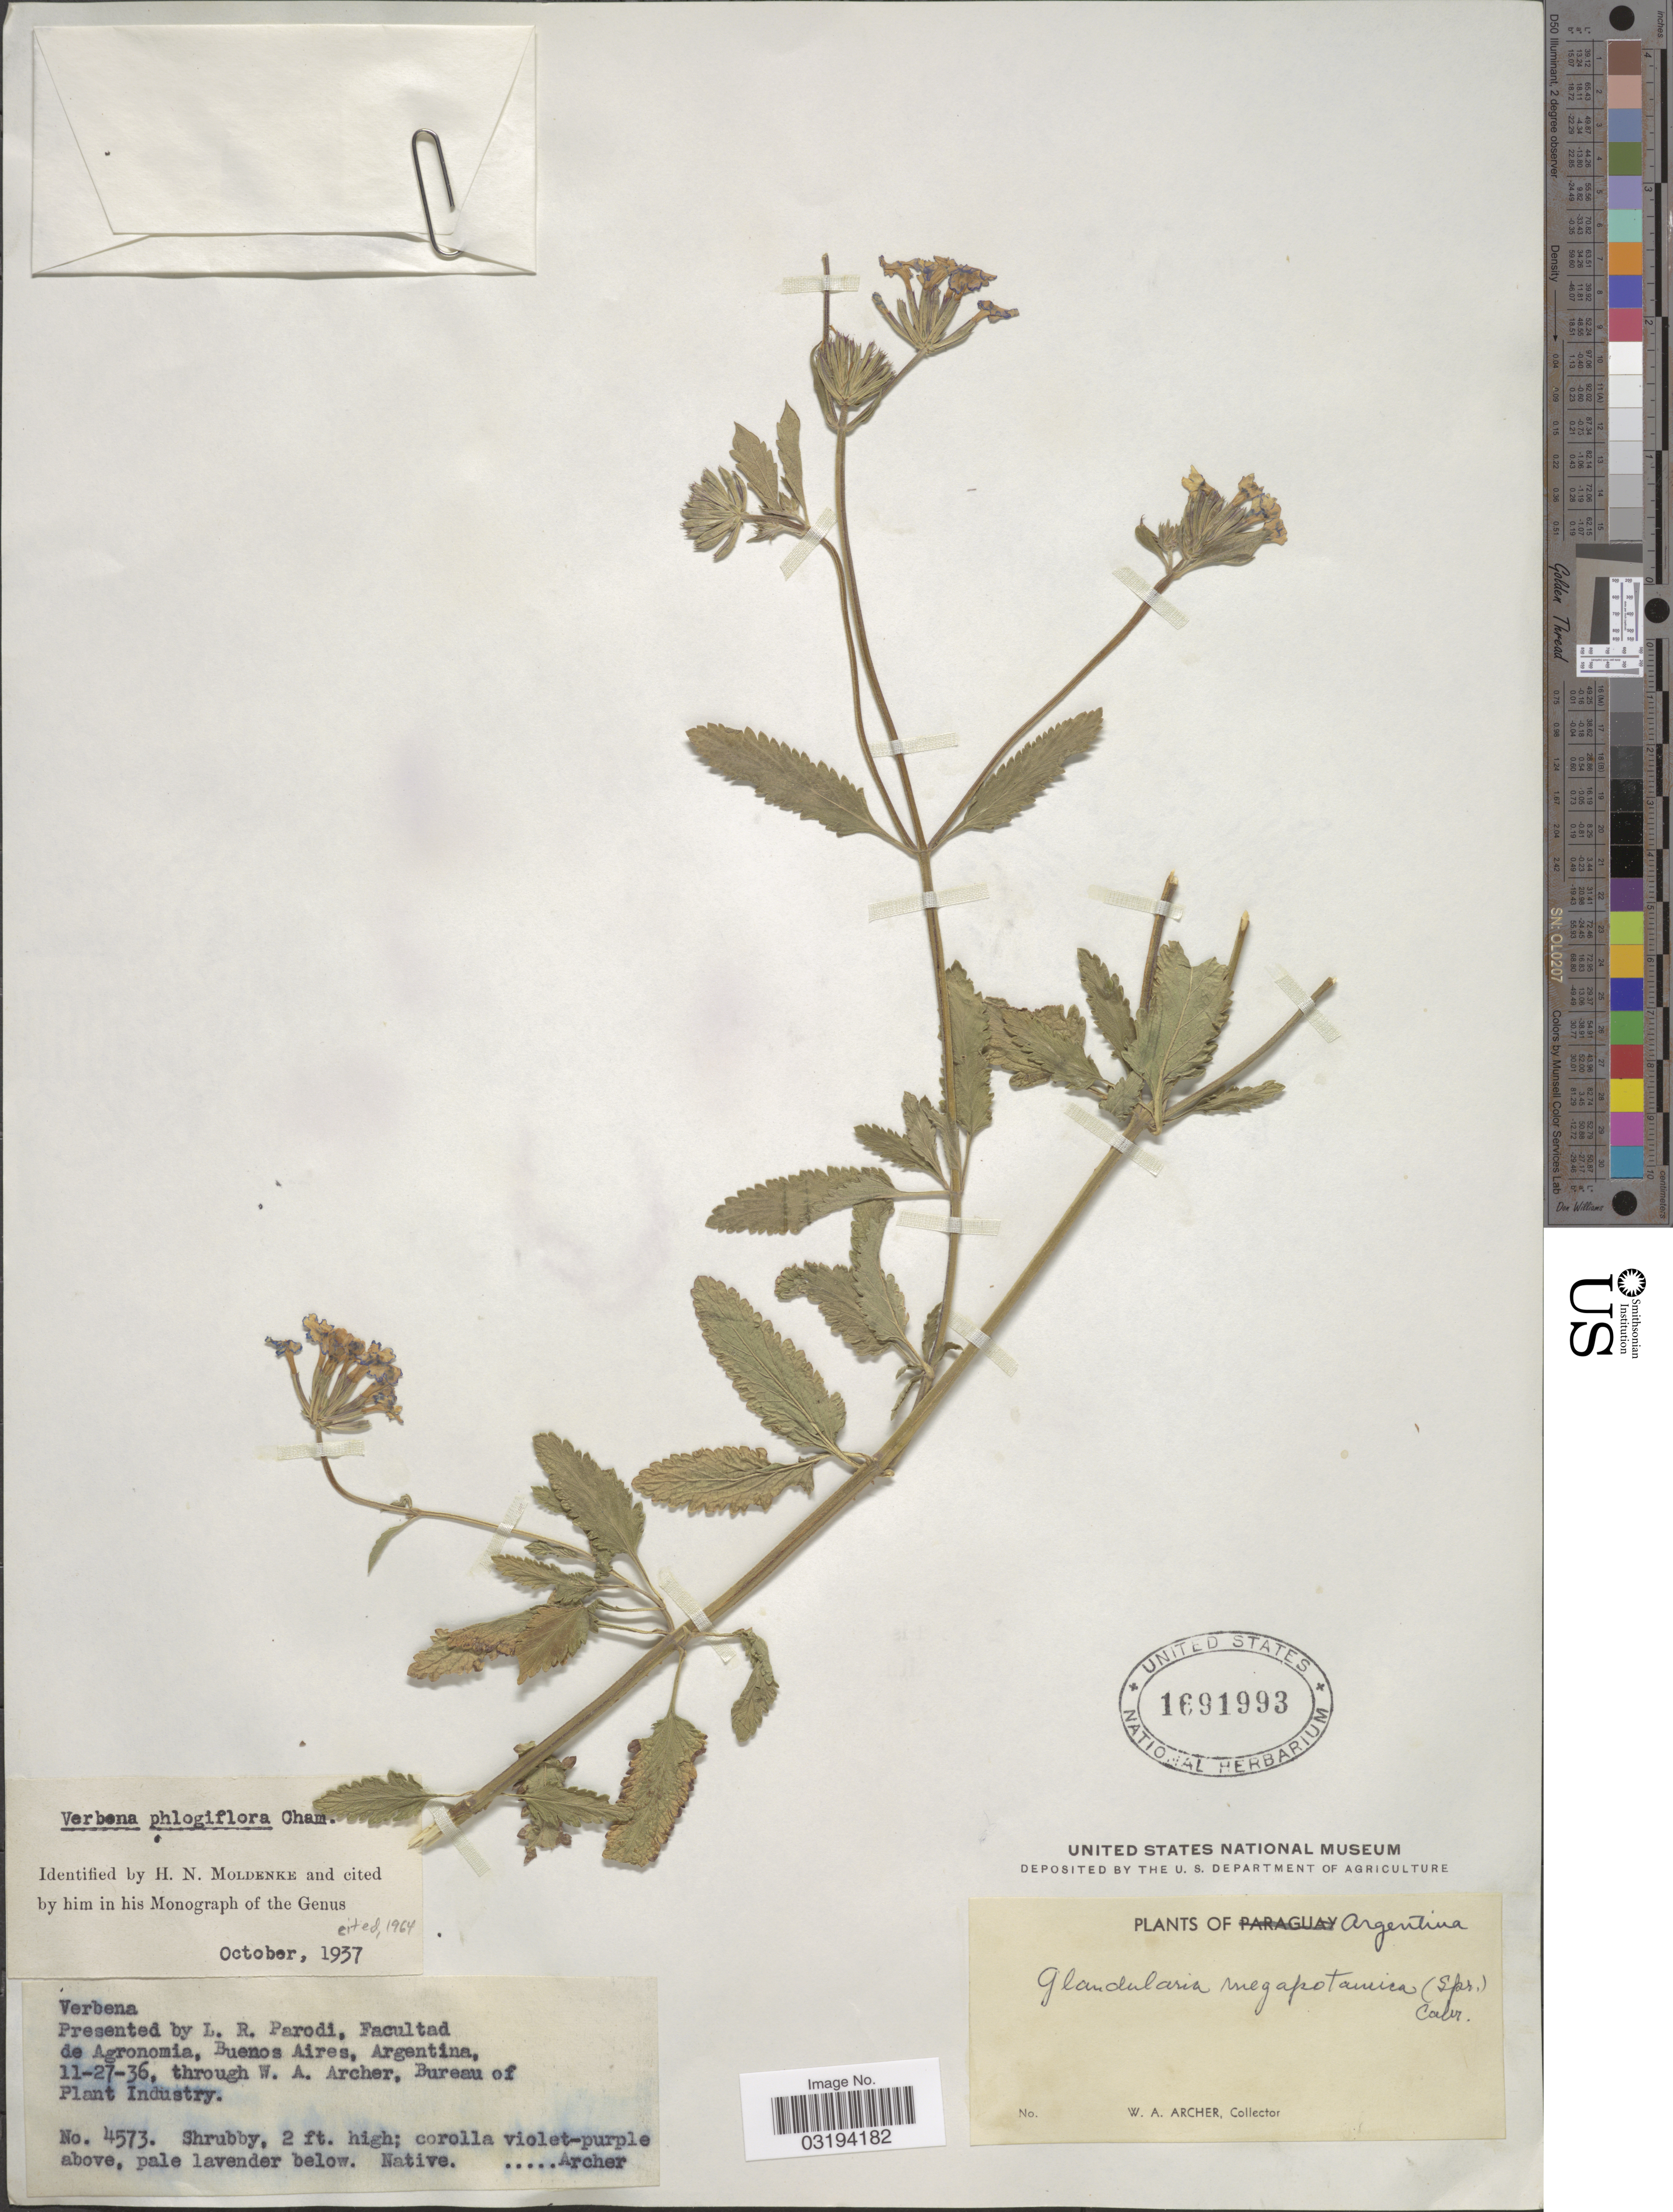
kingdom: Plantae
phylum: Tracheophyta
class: Magnoliopsida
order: Lamiales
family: Verbenaceae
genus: Verbena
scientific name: Verbena phlogiflora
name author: Cham.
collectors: W. Archer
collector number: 4573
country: Argentina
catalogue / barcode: US 1691993